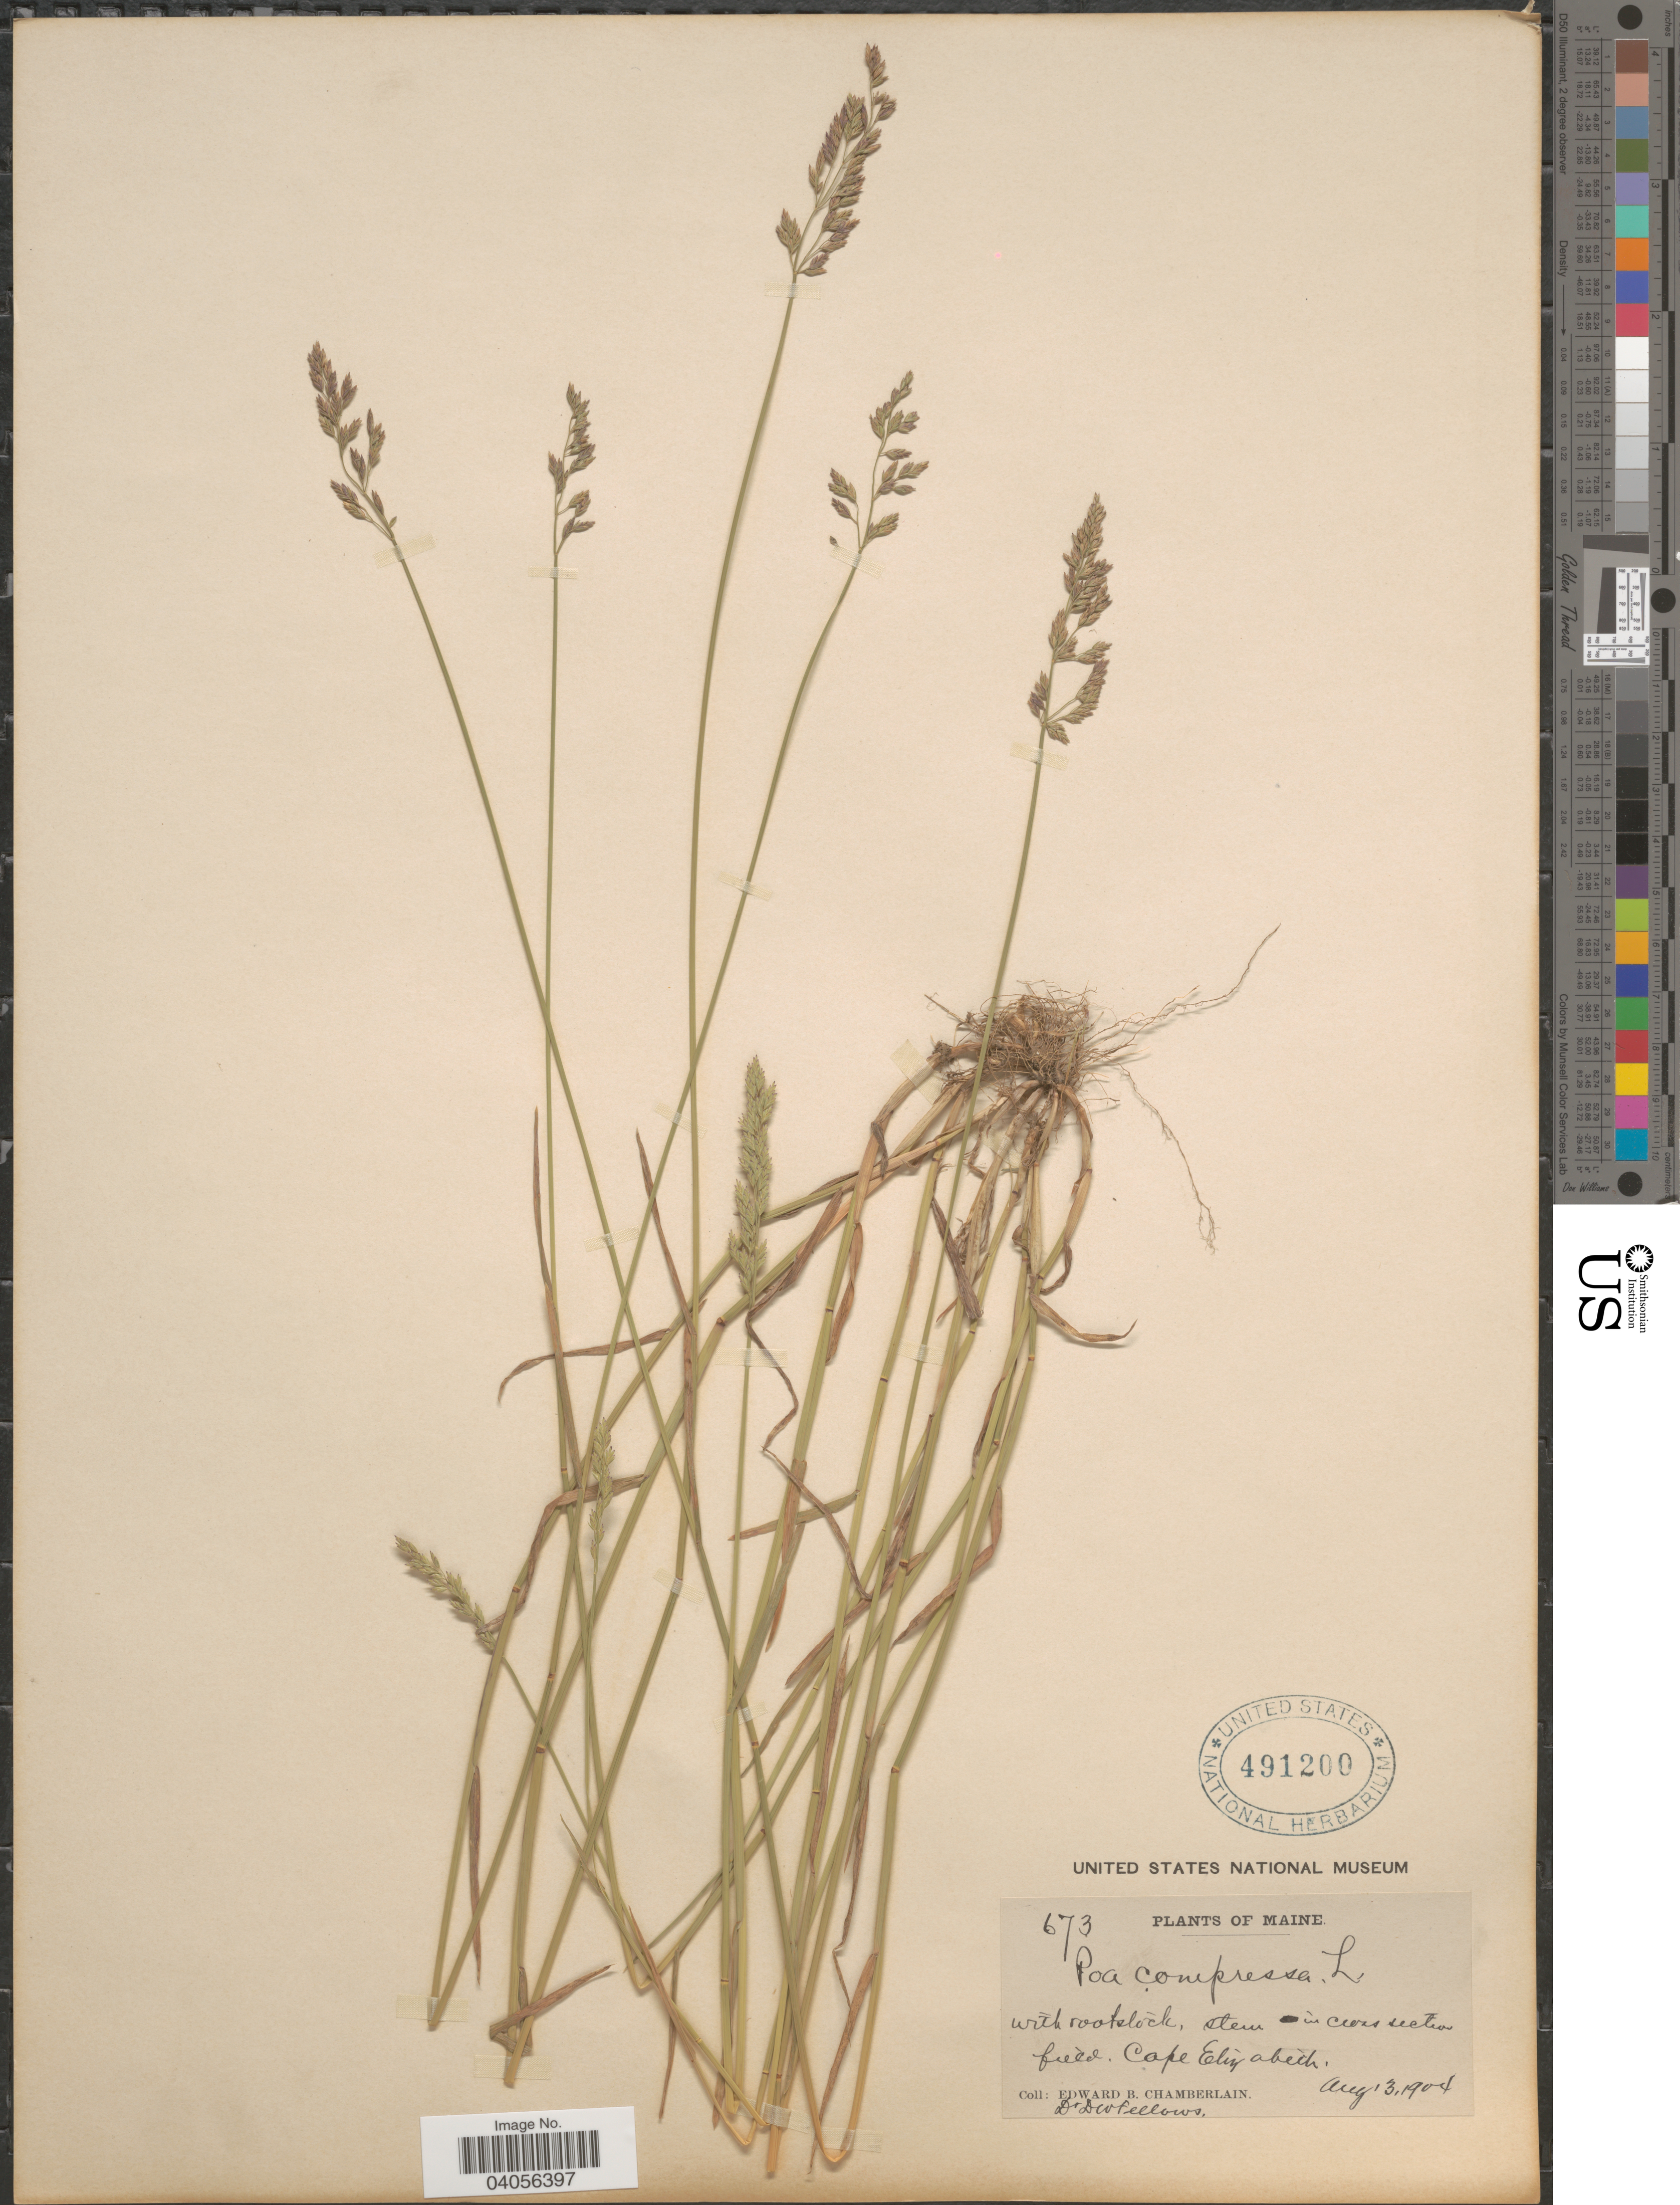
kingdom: Plantae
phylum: Tracheophyta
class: Liliopsida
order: Poales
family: Poaceae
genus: Poa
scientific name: Poa compressa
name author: L.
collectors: E. Chamberlain & D. W. Fellows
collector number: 673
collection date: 1904-08-13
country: United States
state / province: Maine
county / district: Cumberland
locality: Cape Elizabeth.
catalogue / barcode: US 491200